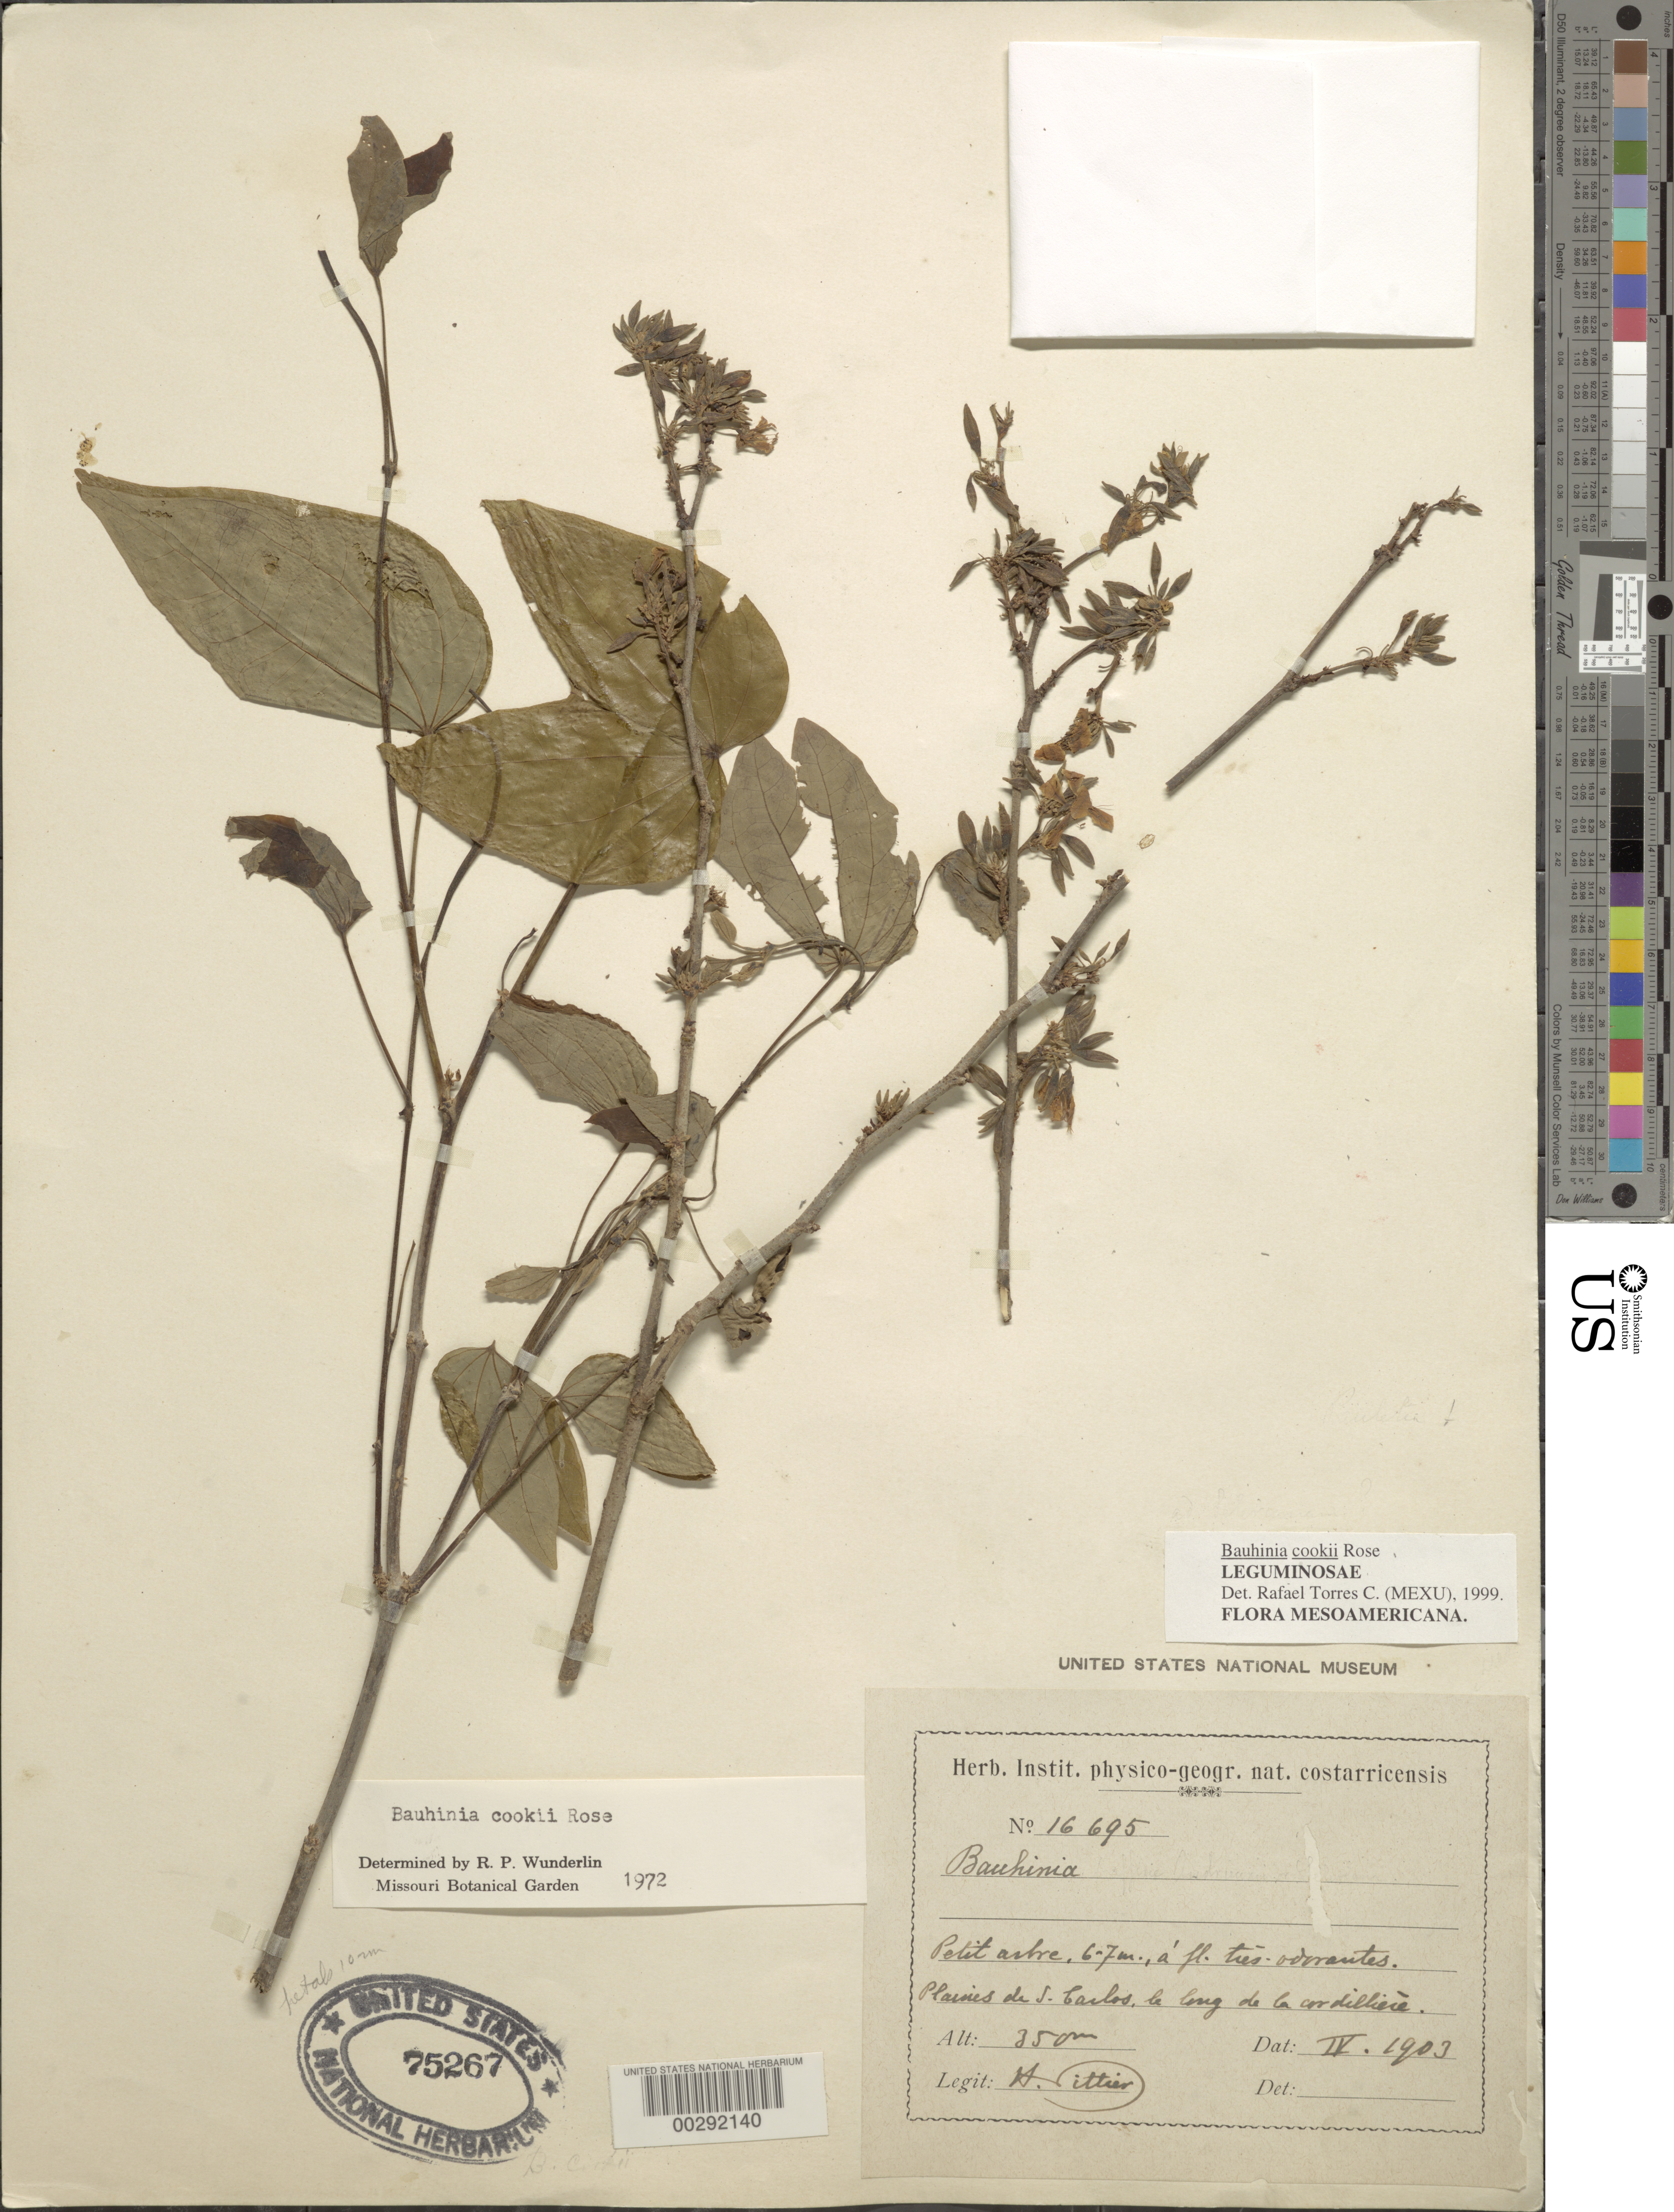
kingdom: Plantae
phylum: Tracheophyta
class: Magnoliopsida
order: Fabales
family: Fabaceae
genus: Bauhinia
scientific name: Bauhinia cookii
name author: Rose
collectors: H. F. Pittier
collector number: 16695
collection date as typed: Apr 1903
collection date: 1903-04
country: Costa Rica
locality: Plaines de S. Carlos, along the cordillera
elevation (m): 350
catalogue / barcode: US 75267